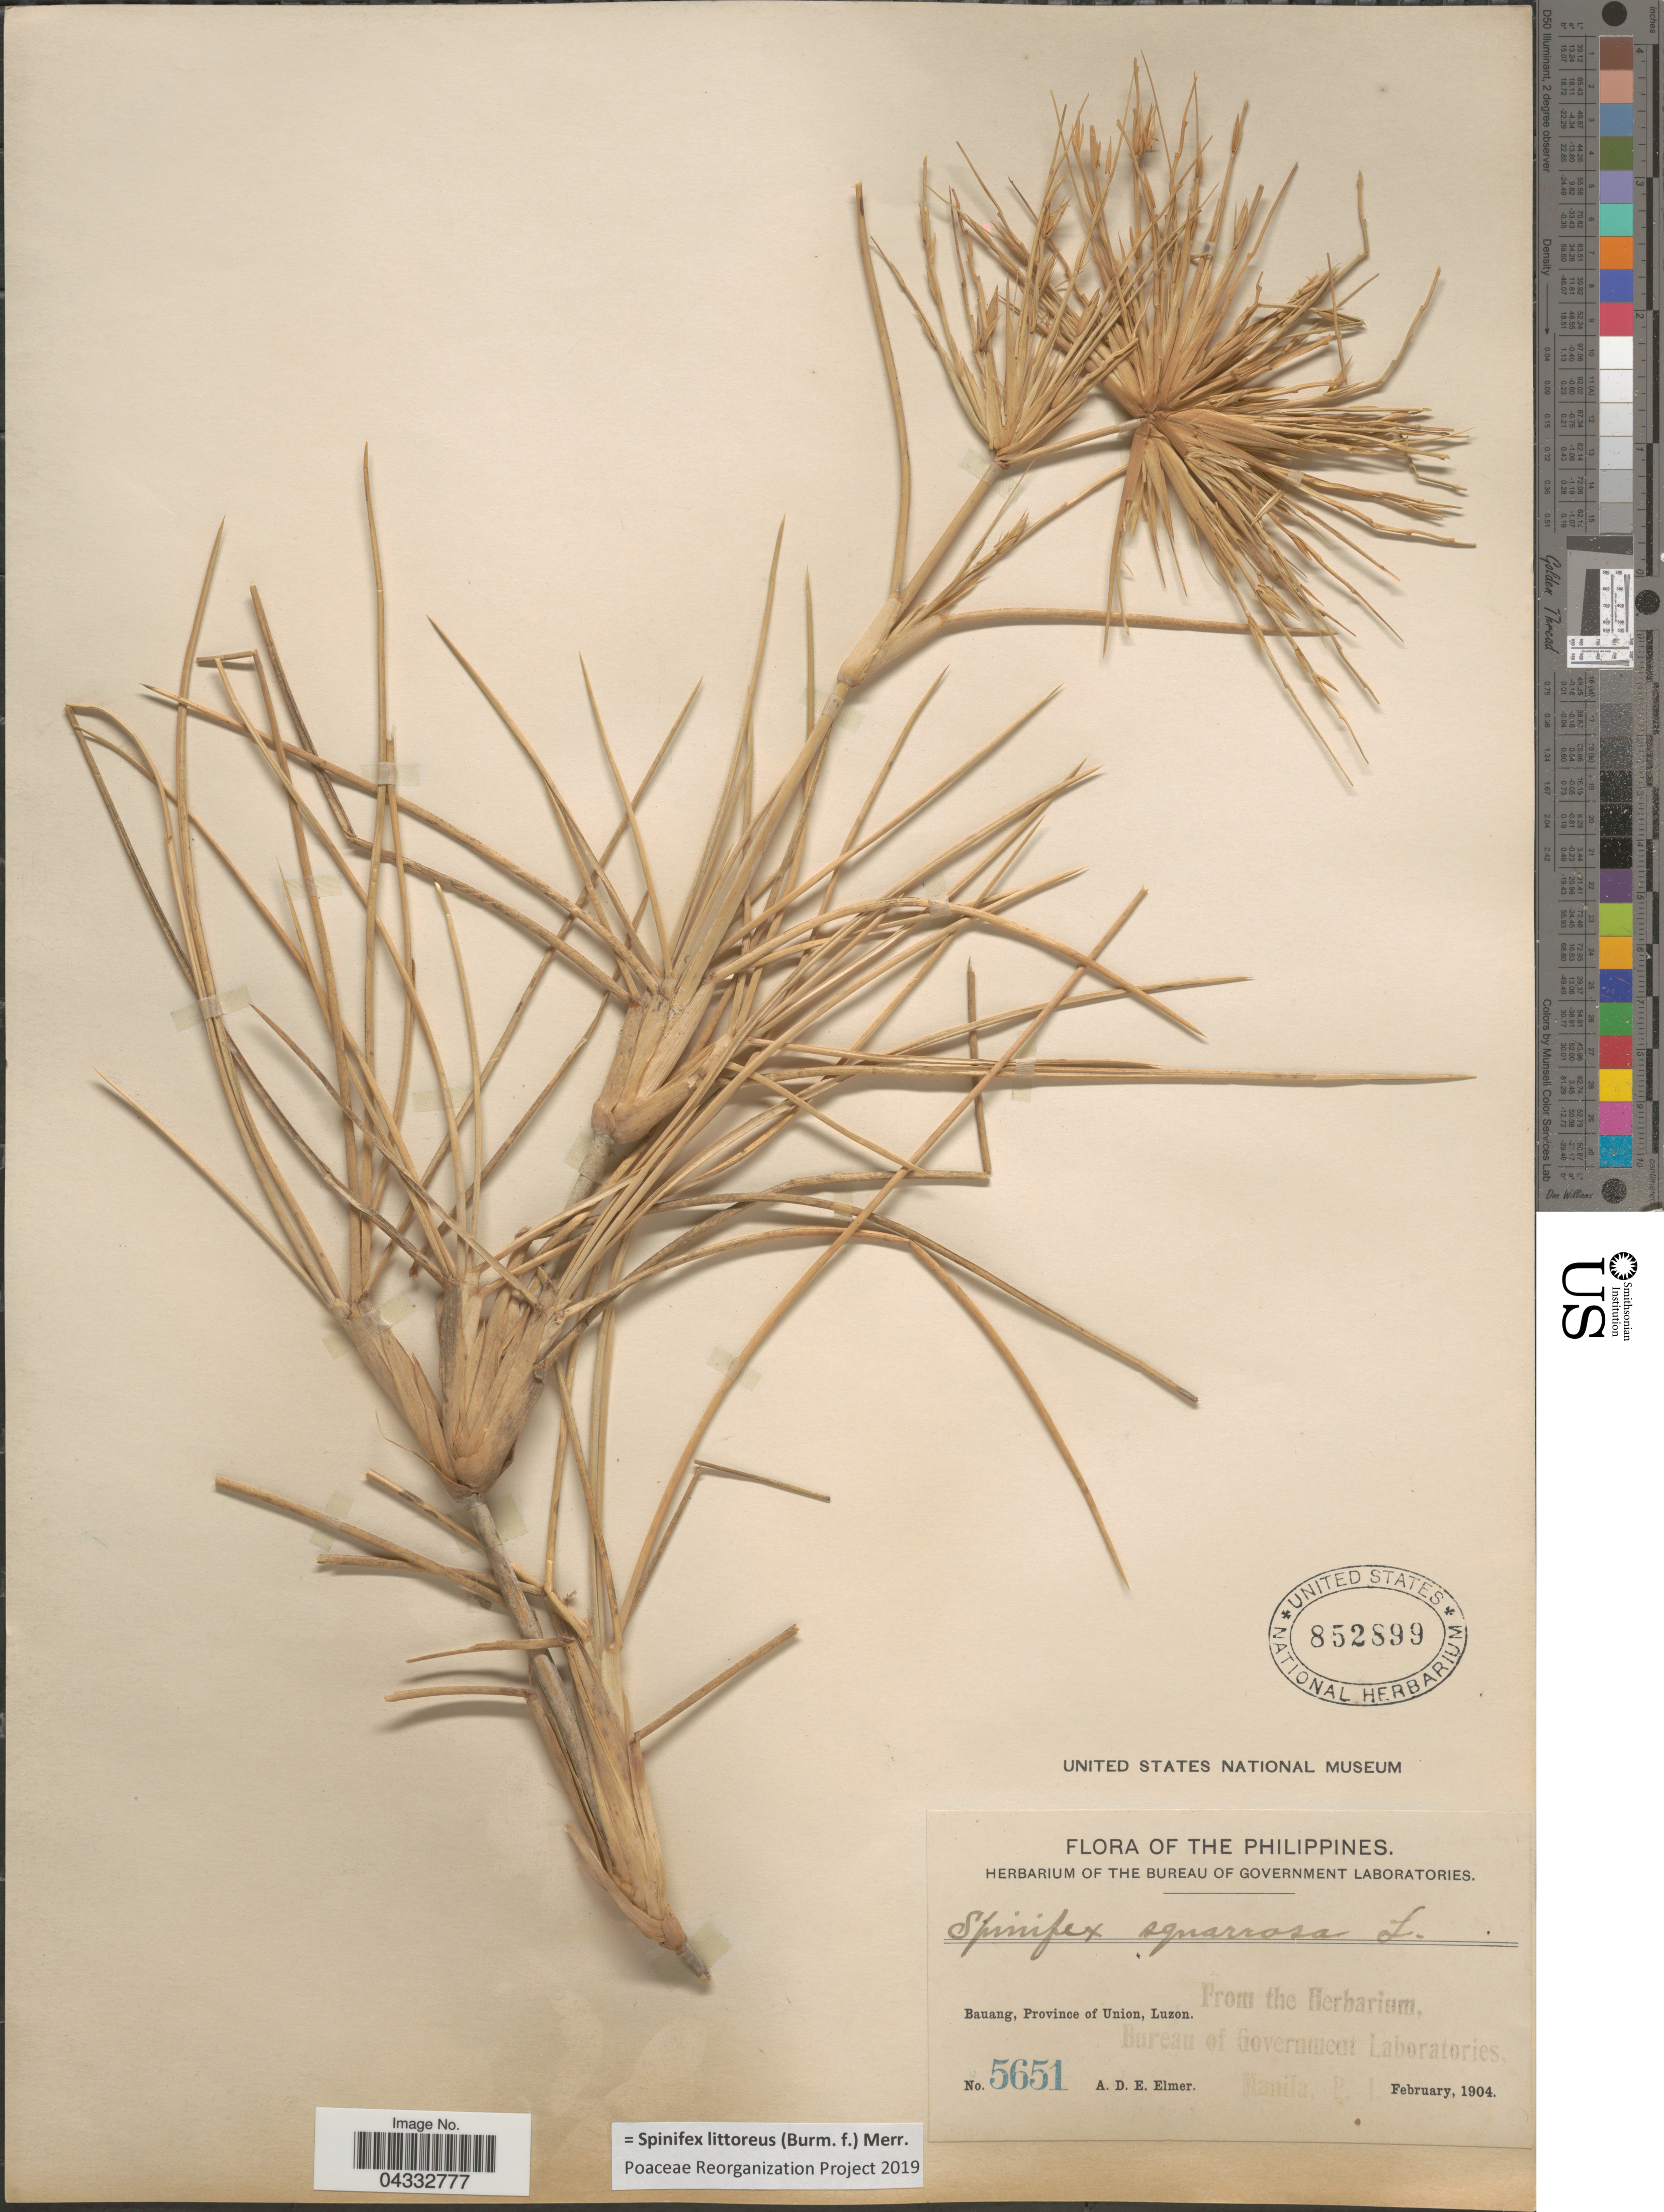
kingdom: Plantae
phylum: Tracheophyta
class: Liliopsida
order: Poales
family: Poaceae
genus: Spinifex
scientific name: Spinifex littoreus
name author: (Burm. f.) Merr.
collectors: A. D. E. Elmer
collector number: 5651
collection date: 1904-02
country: Philippines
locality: Bauang, Province of Union, Luzon.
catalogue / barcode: US 852899